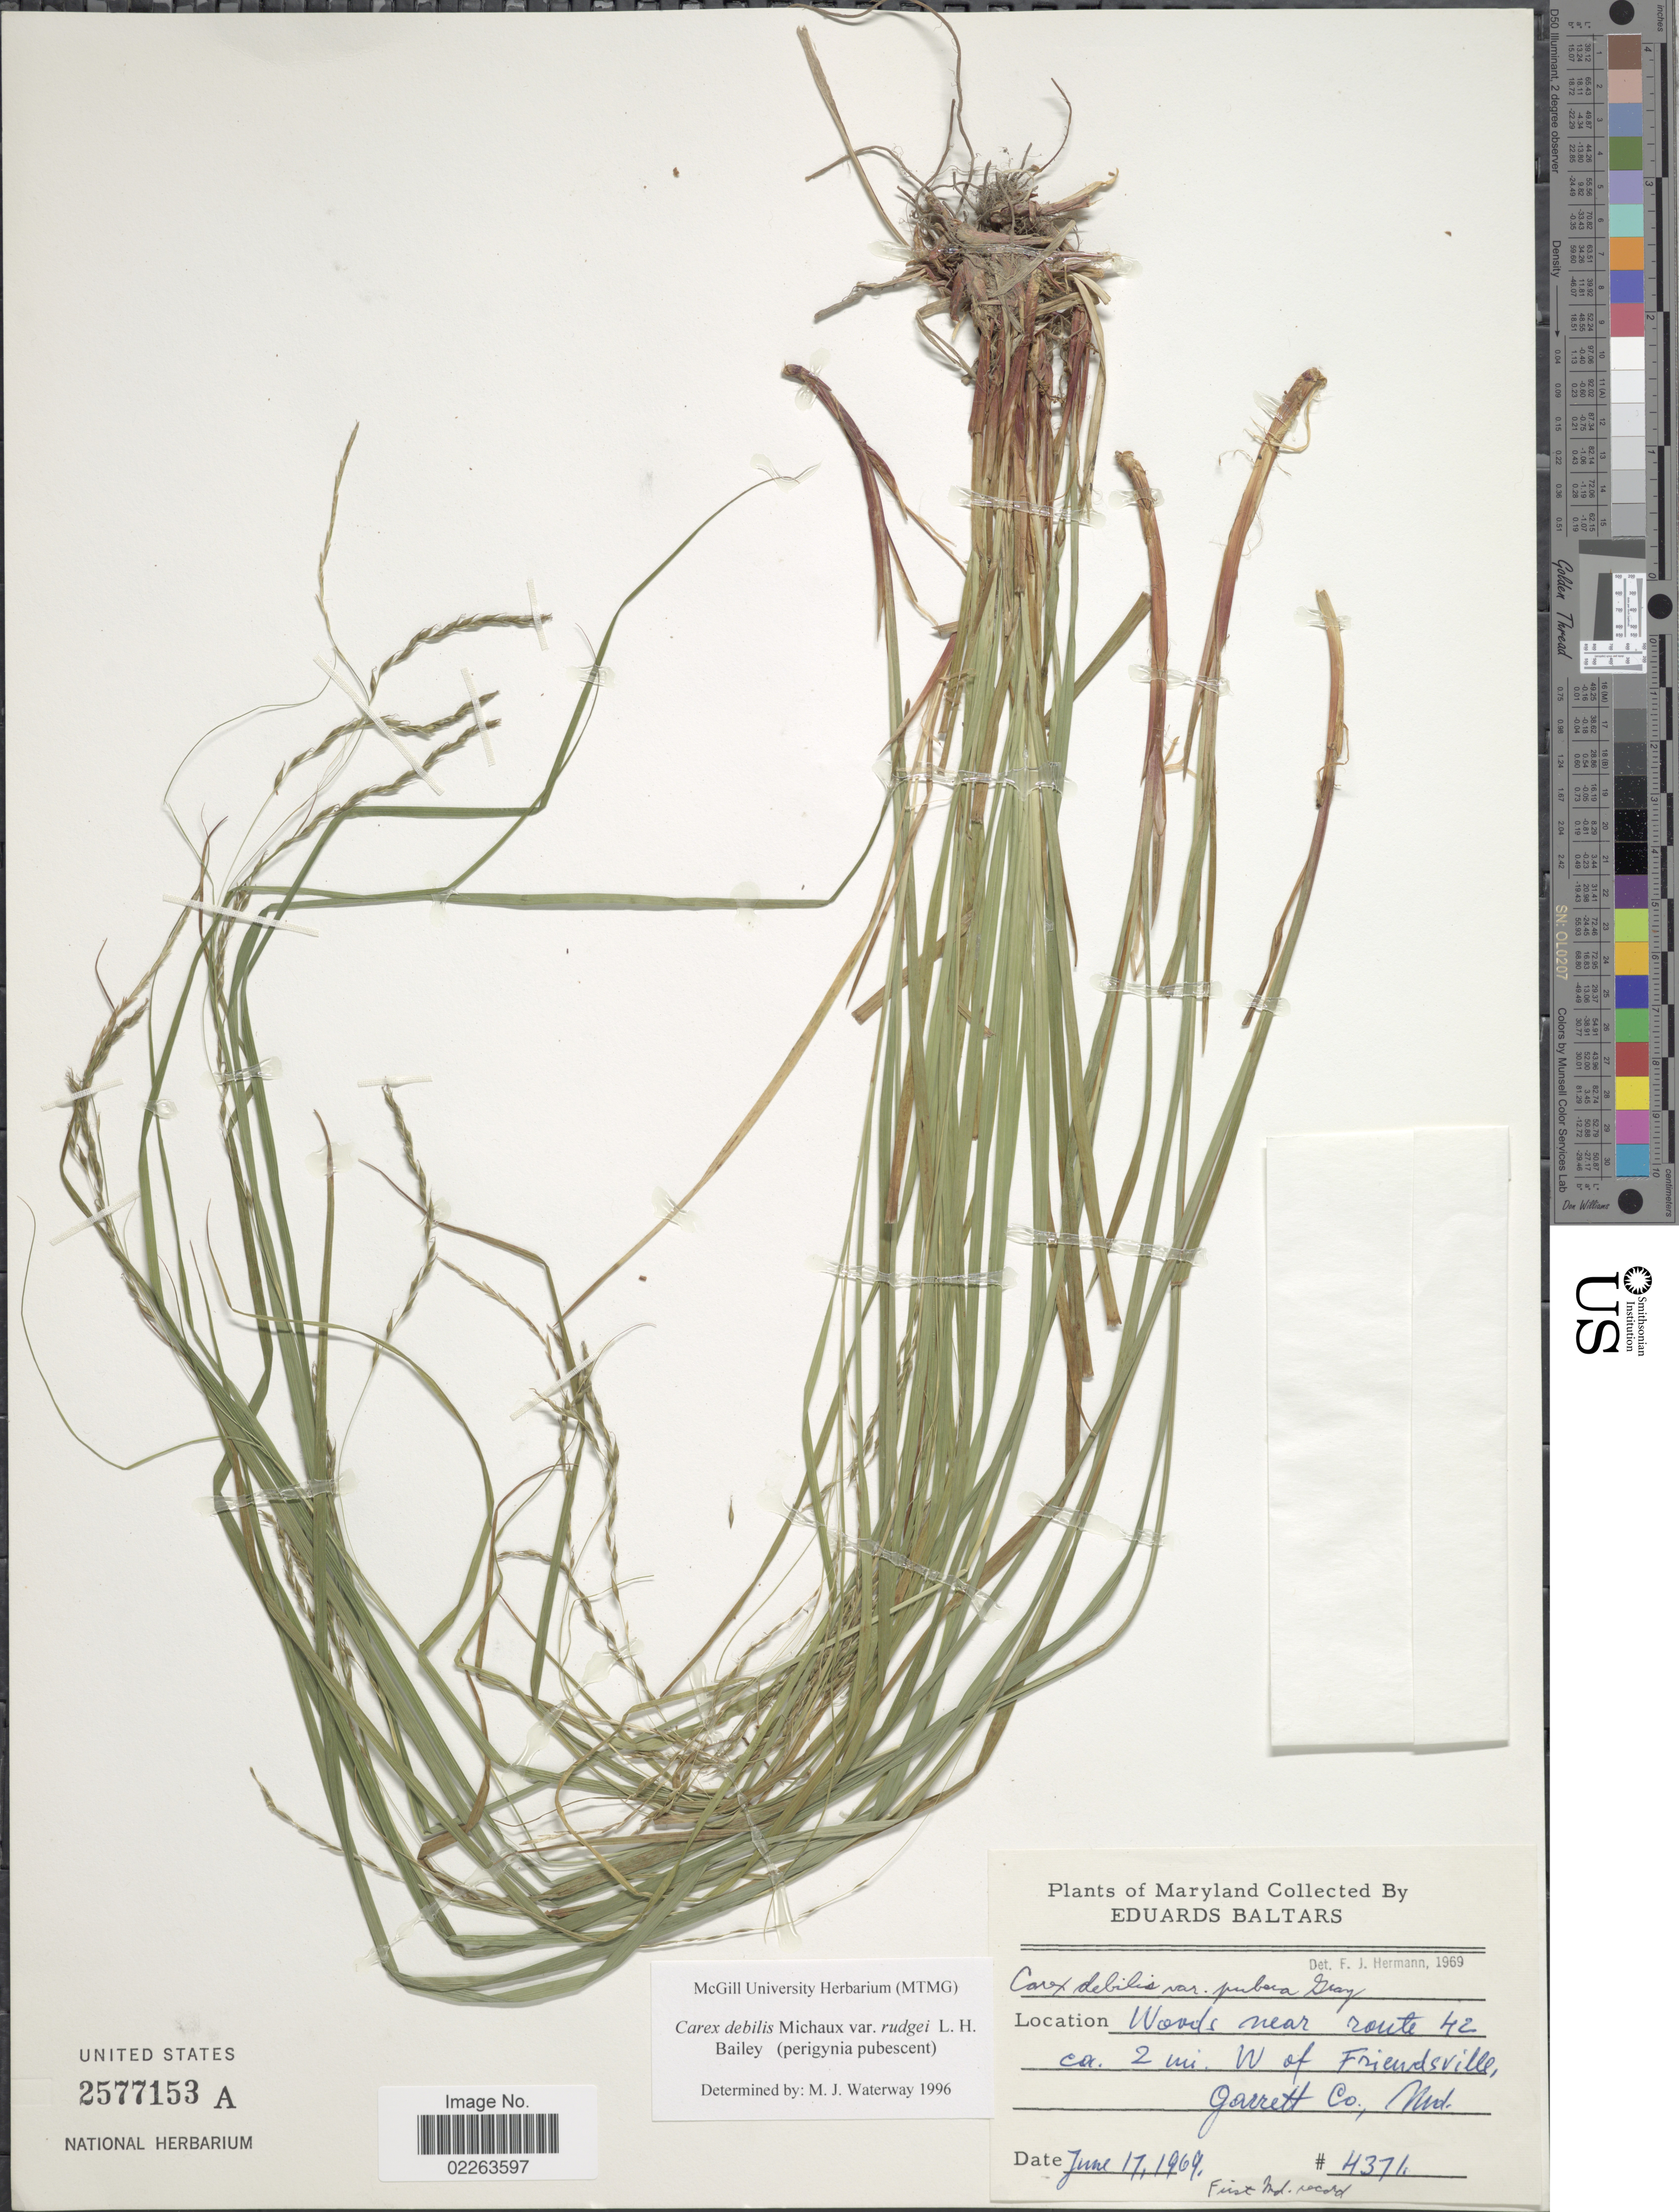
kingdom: Plantae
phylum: Tracheophyta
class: Liliopsida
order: Poales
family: Cyperaceae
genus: Carex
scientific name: Carex flexuosa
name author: Muhl. ex Willd.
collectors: E. Baltars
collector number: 4371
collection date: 1969-06-17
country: United States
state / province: Maryland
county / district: Garrett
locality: Woods near route 42 ca. 2 mi. W of Friendsville, Garrett Co., Md.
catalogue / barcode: US 2577153A